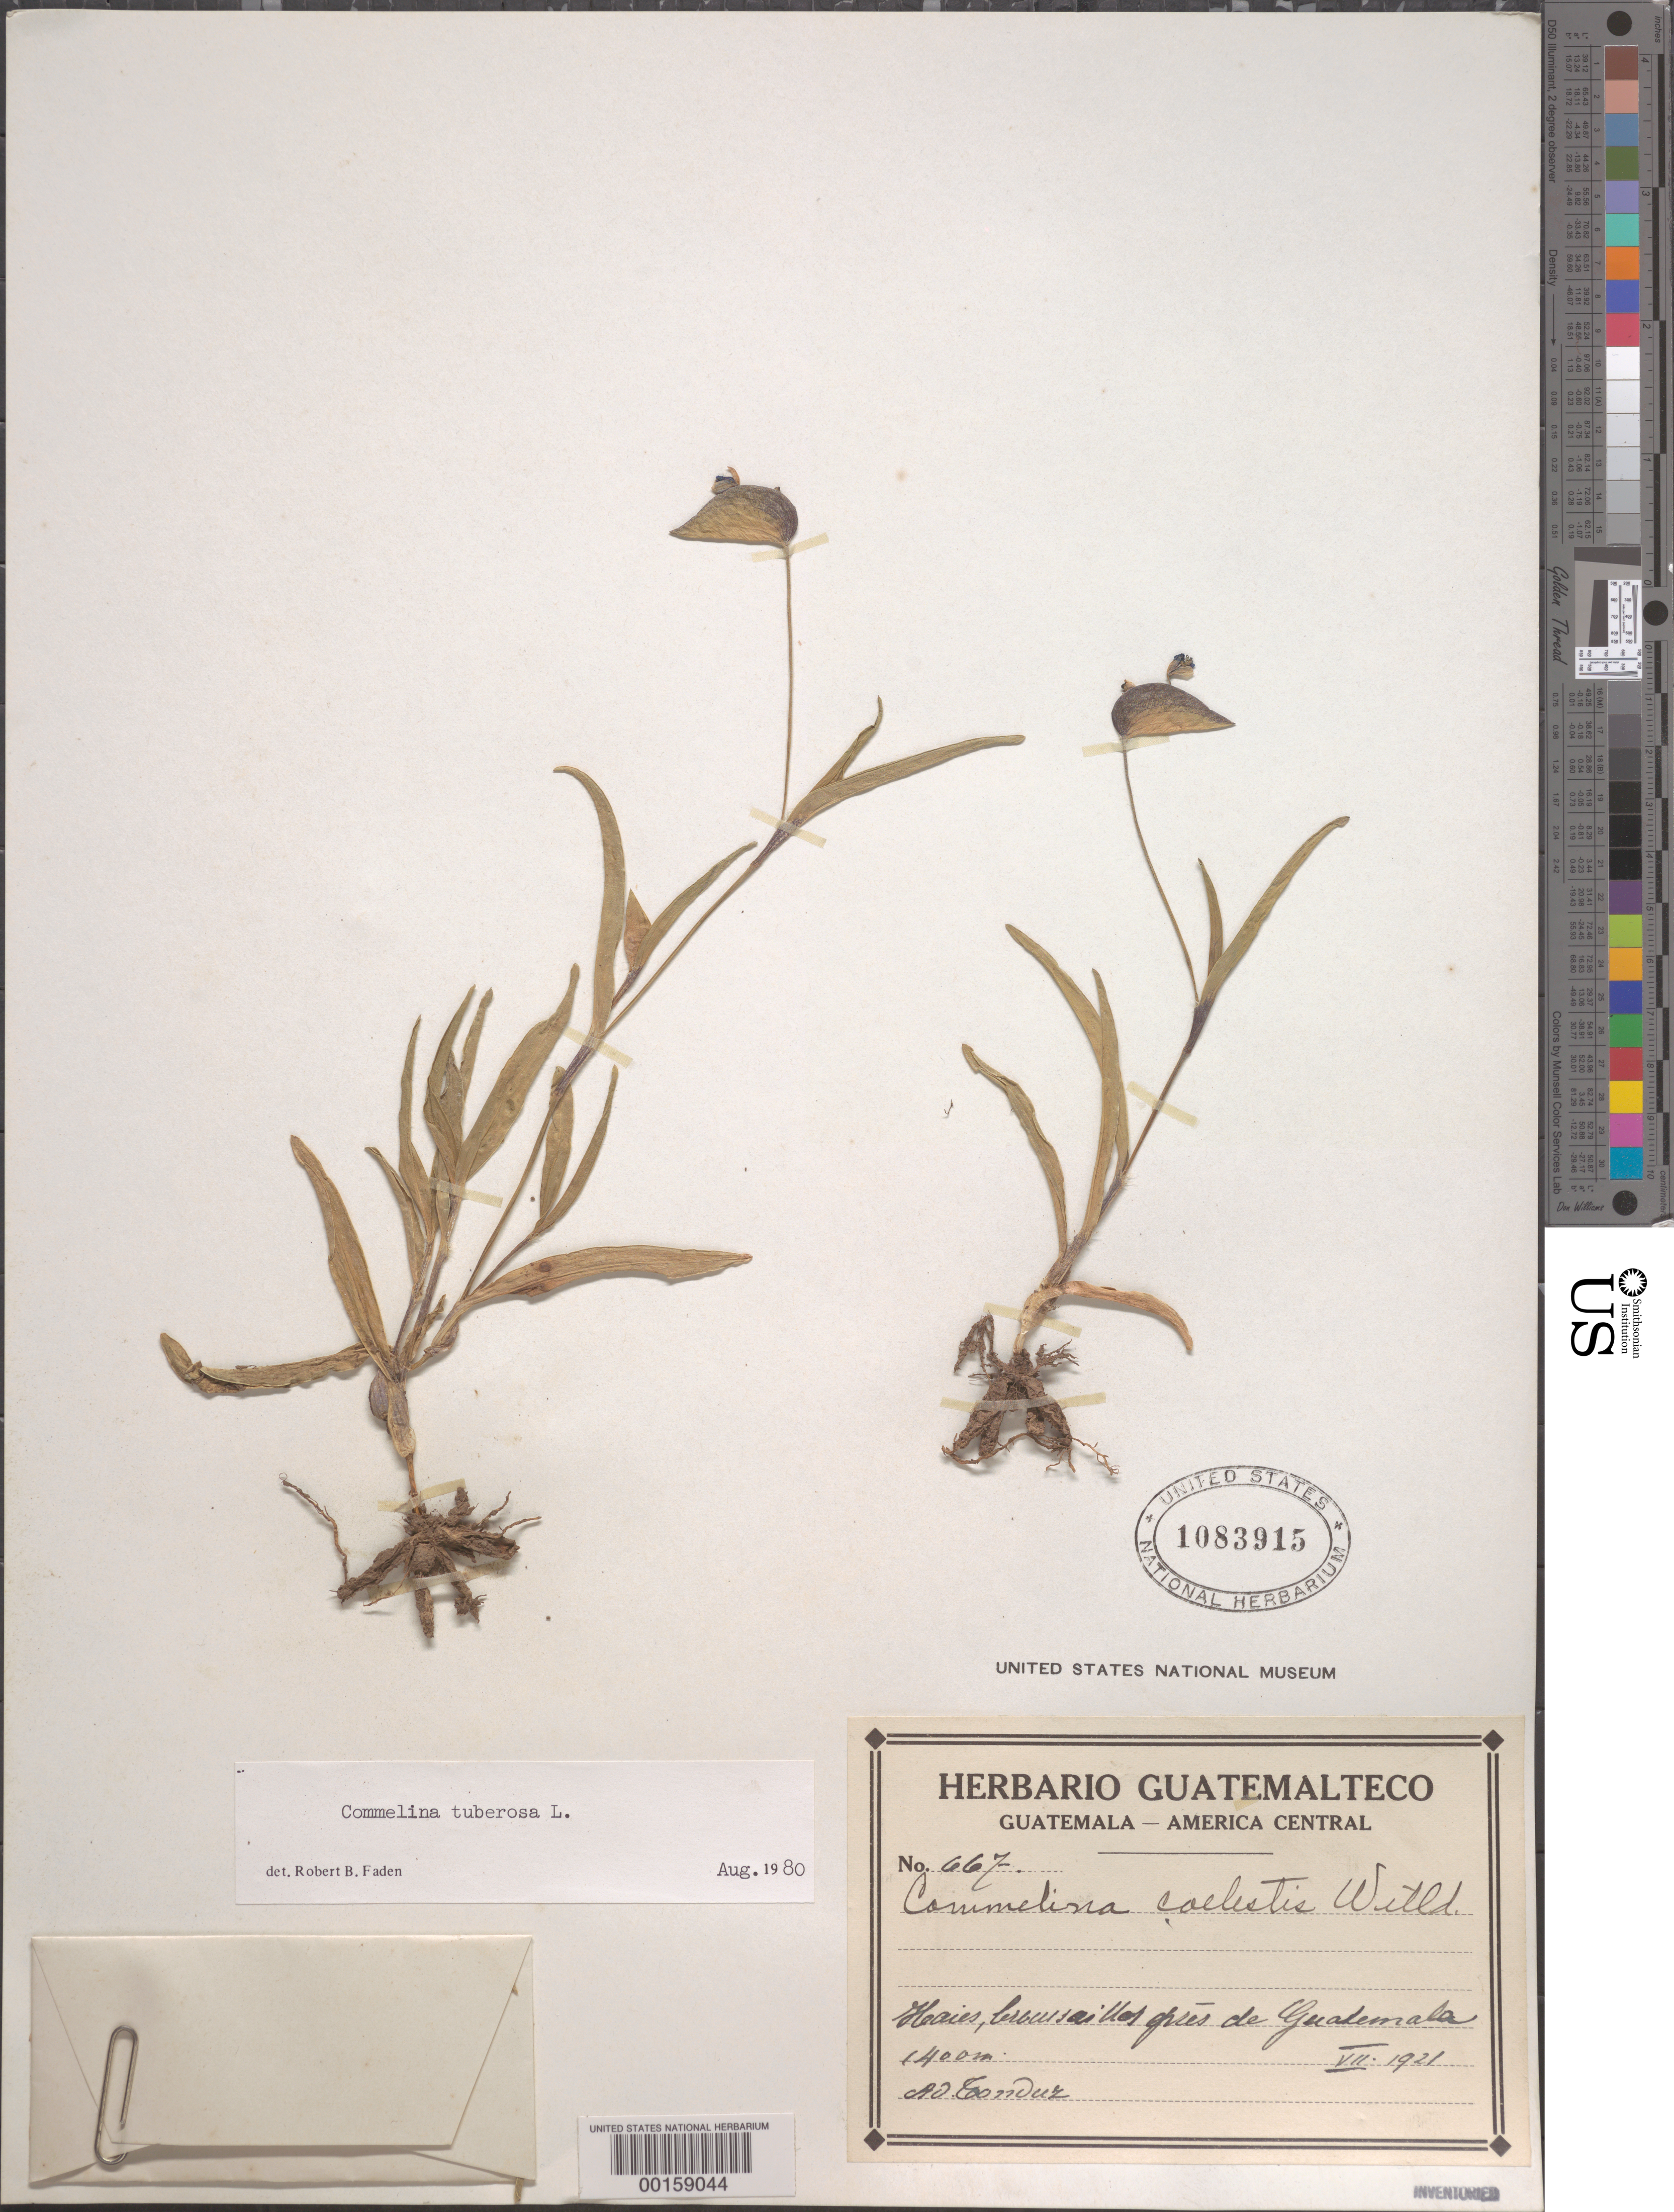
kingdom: Plantae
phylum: Tracheophyta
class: Liliopsida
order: Commelinales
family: Commelinaceae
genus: Commelina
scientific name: Commelina tuberosa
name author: L.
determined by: Faden, Robert B., (US), Smithsonian Institution - National Museum of Natural History (UNITED STATES)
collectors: A. Tonduz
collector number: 667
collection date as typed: Jul 1921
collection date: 1921-07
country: Guatemala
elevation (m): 1400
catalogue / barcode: US 1083915